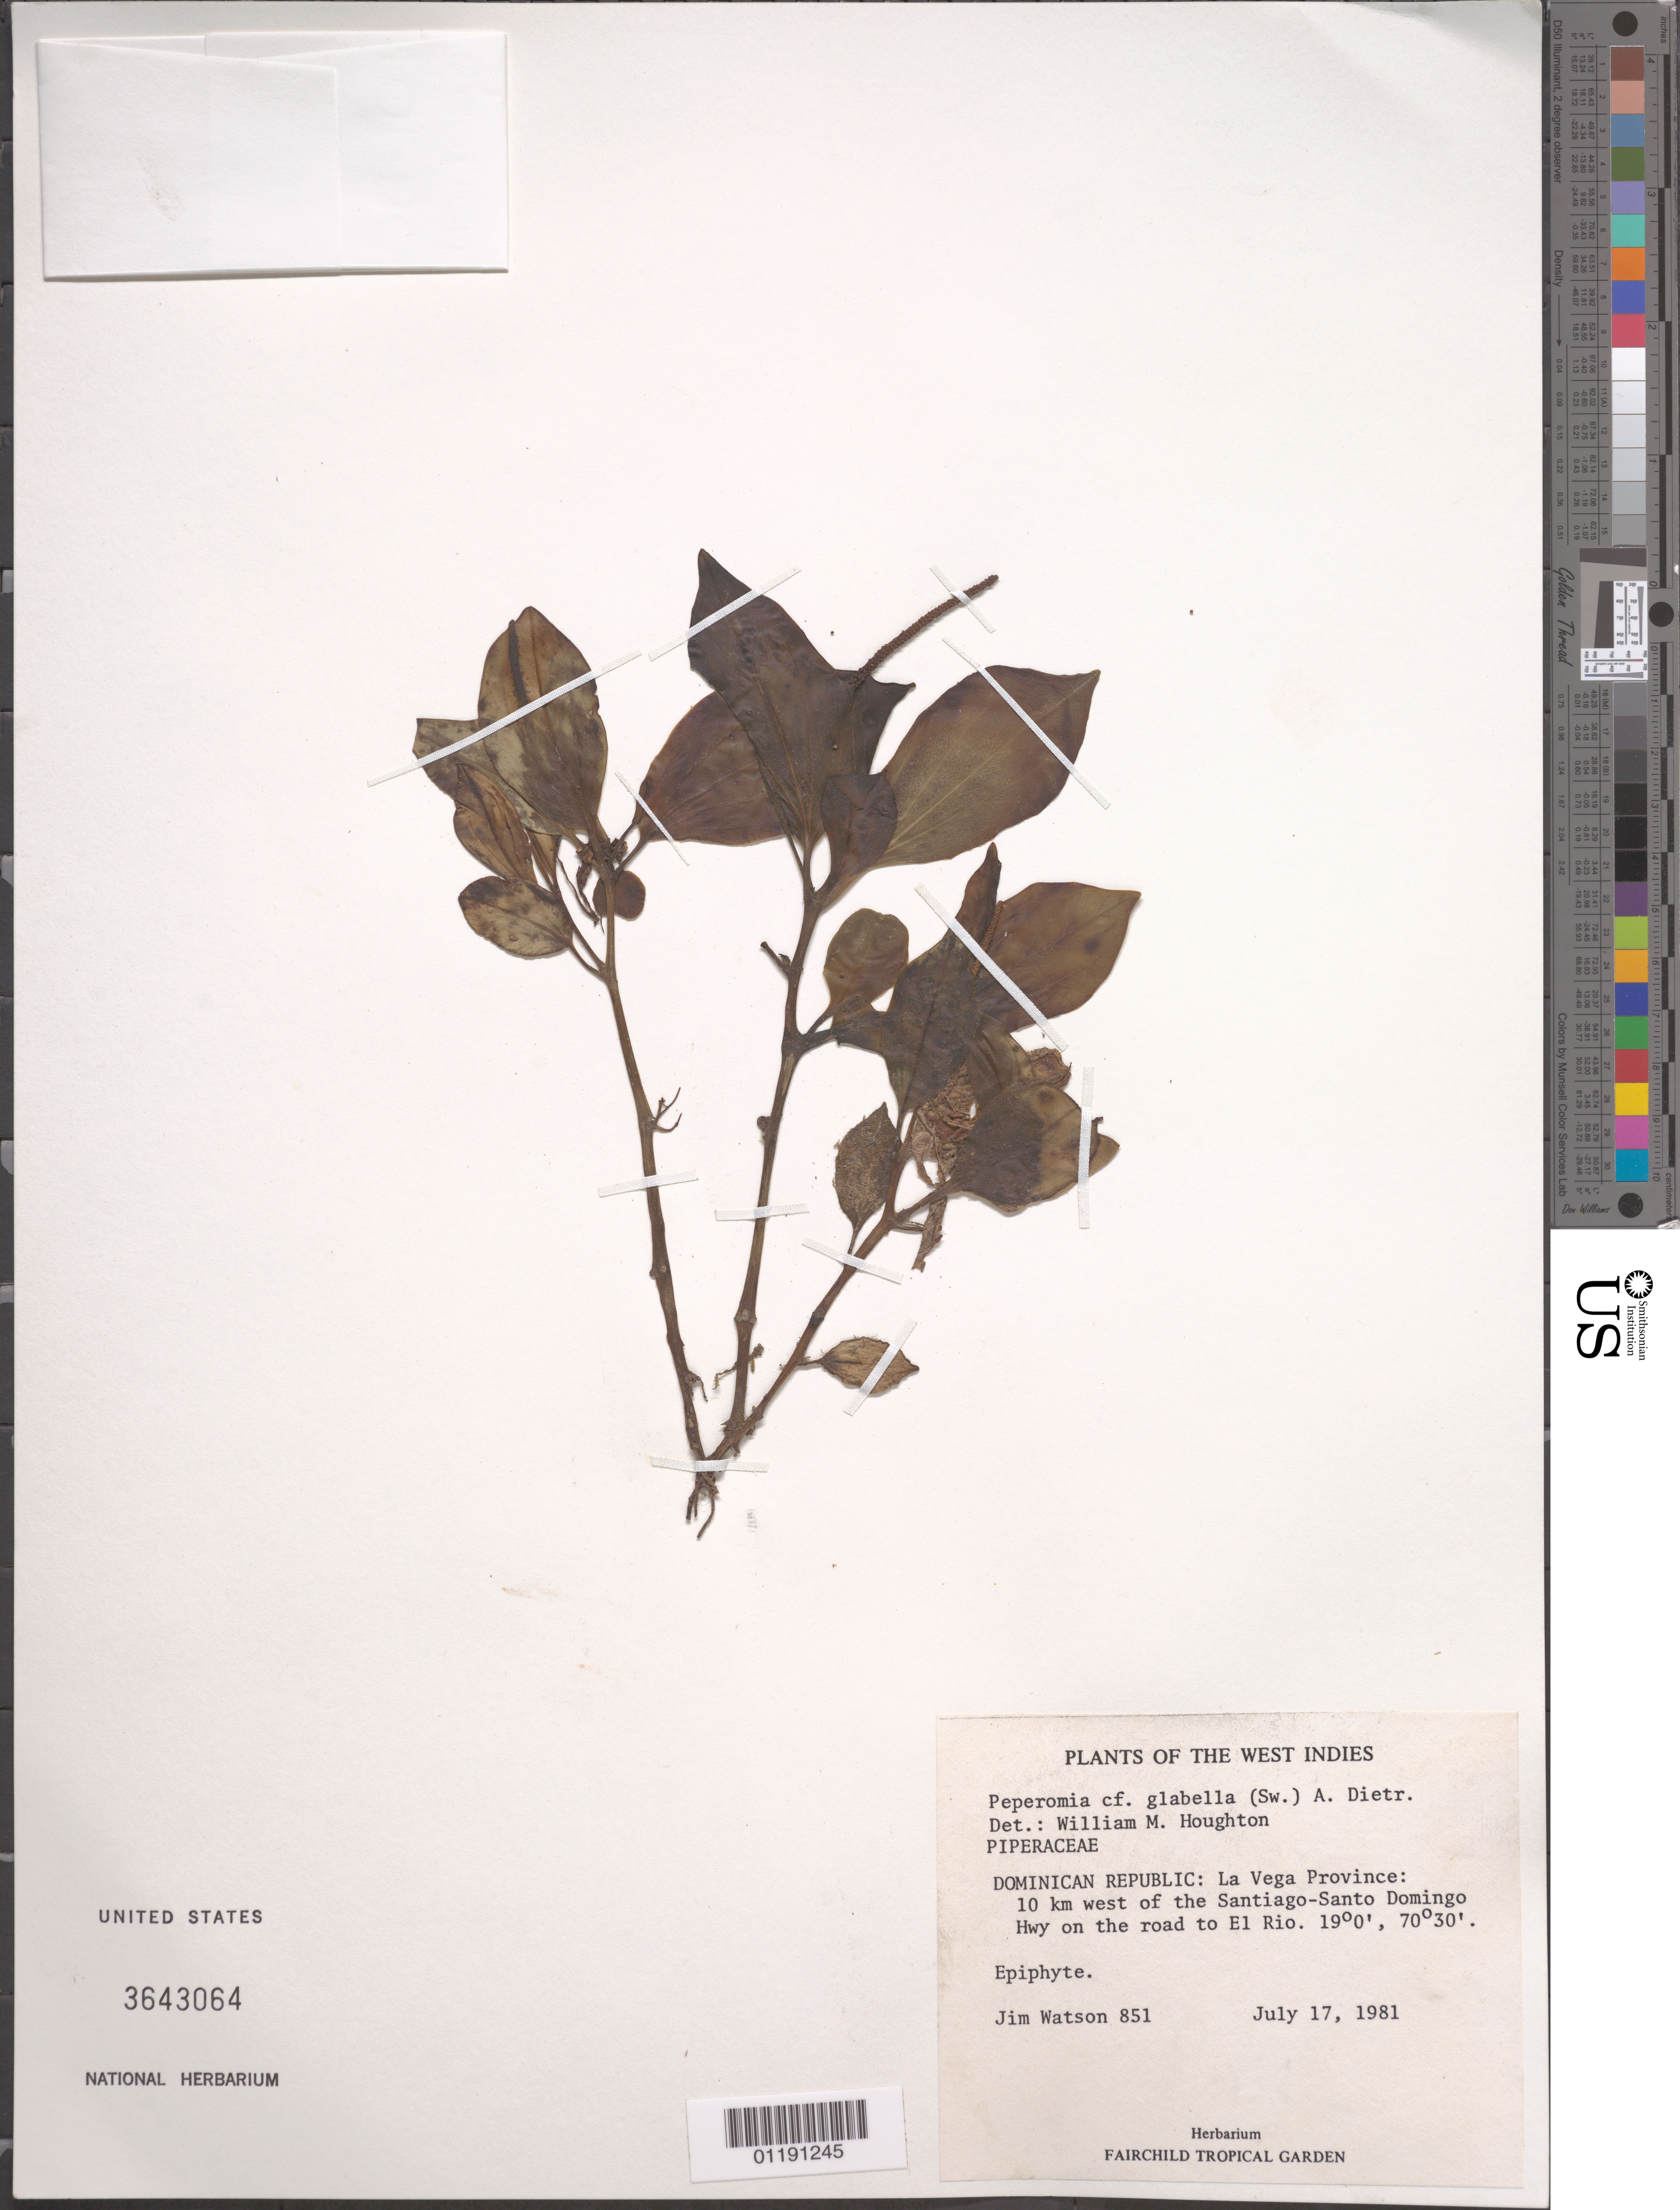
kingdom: Plantae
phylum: Tracheophyta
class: Magnoliopsida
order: Piperales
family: Piperaceae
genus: Peperomia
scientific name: Peperomia glabella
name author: (Sw.) A. Dietr.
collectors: J. Watson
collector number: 851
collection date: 1981-07-17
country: Dominican Republic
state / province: La Vega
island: Hispaniola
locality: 10 km W of the Santiago-Santo Domingo Highway on the road to El Rio.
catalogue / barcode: US 3643064